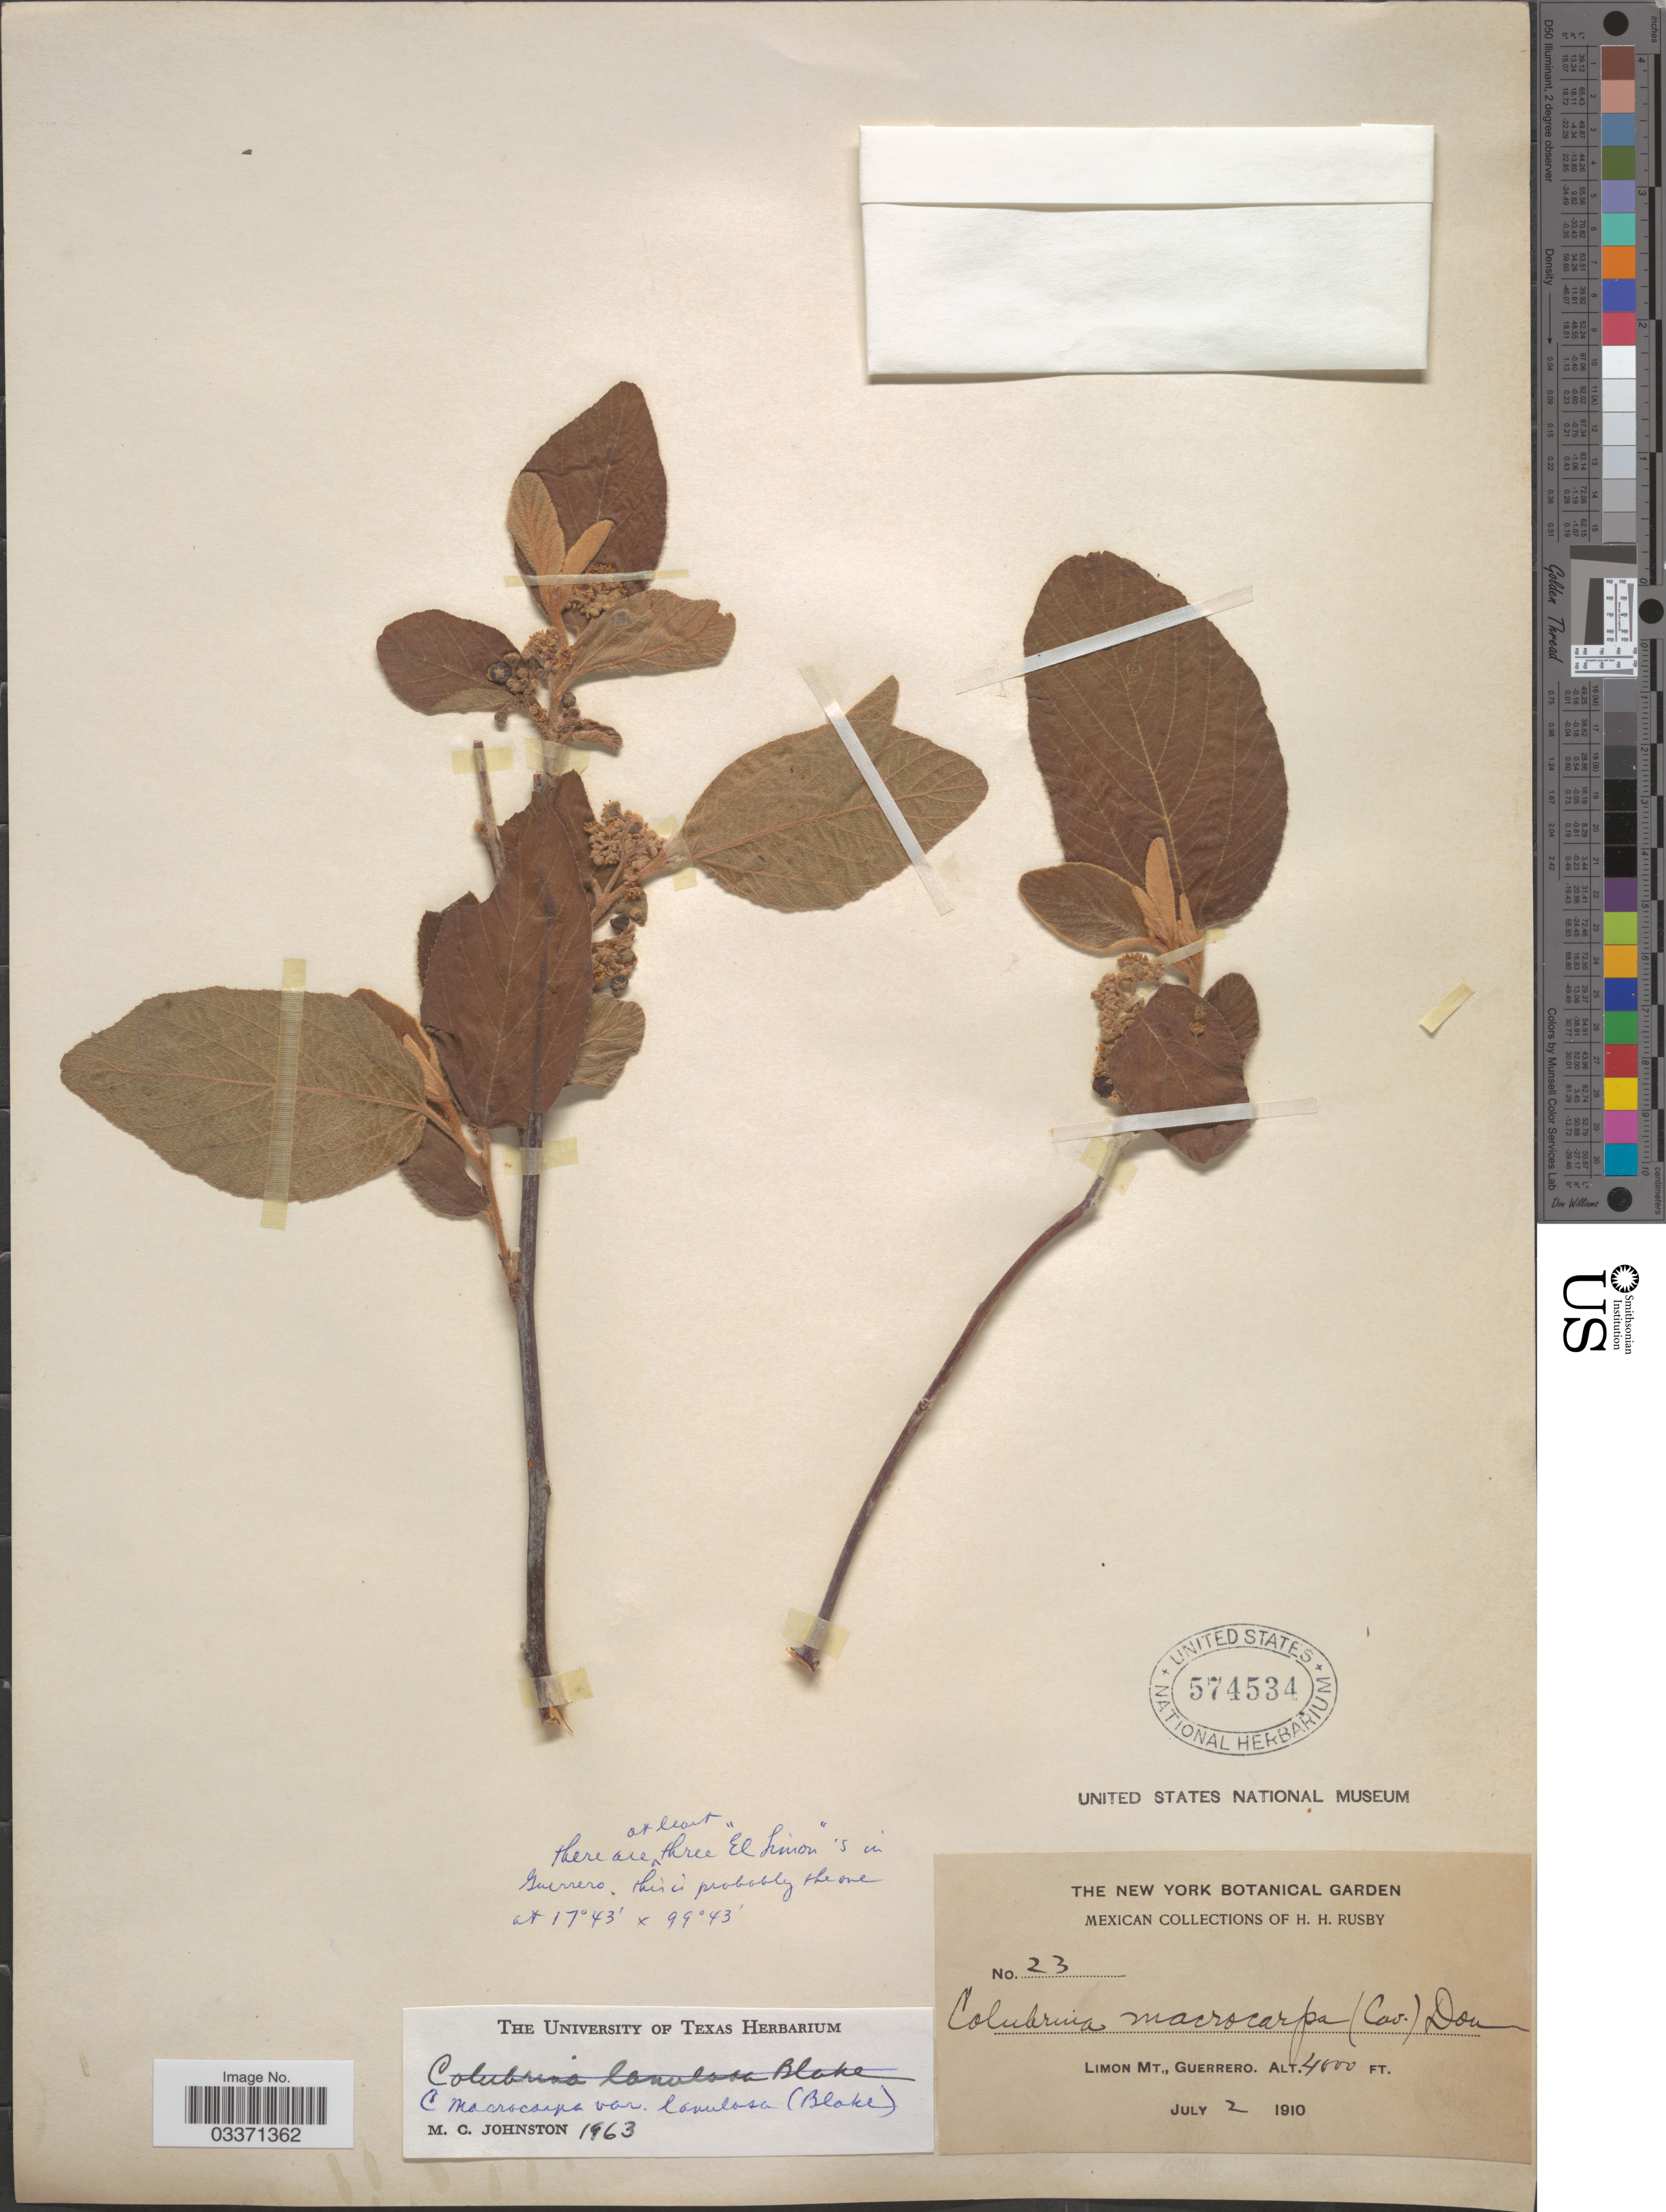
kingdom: Plantae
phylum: Tracheophyta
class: Magnoliopsida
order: Rosales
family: Rhamnaceae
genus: Colubrina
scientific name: Colubrina macrocarpa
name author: (Cav.) G. Don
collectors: H. H. Rusby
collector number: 23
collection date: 1910-07-02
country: Mexico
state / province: Guerrero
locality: Limon Mt. Three "El Limon's" in Guerrero. This is probably the one. [unsure placement]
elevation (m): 1219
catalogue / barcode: US 574534